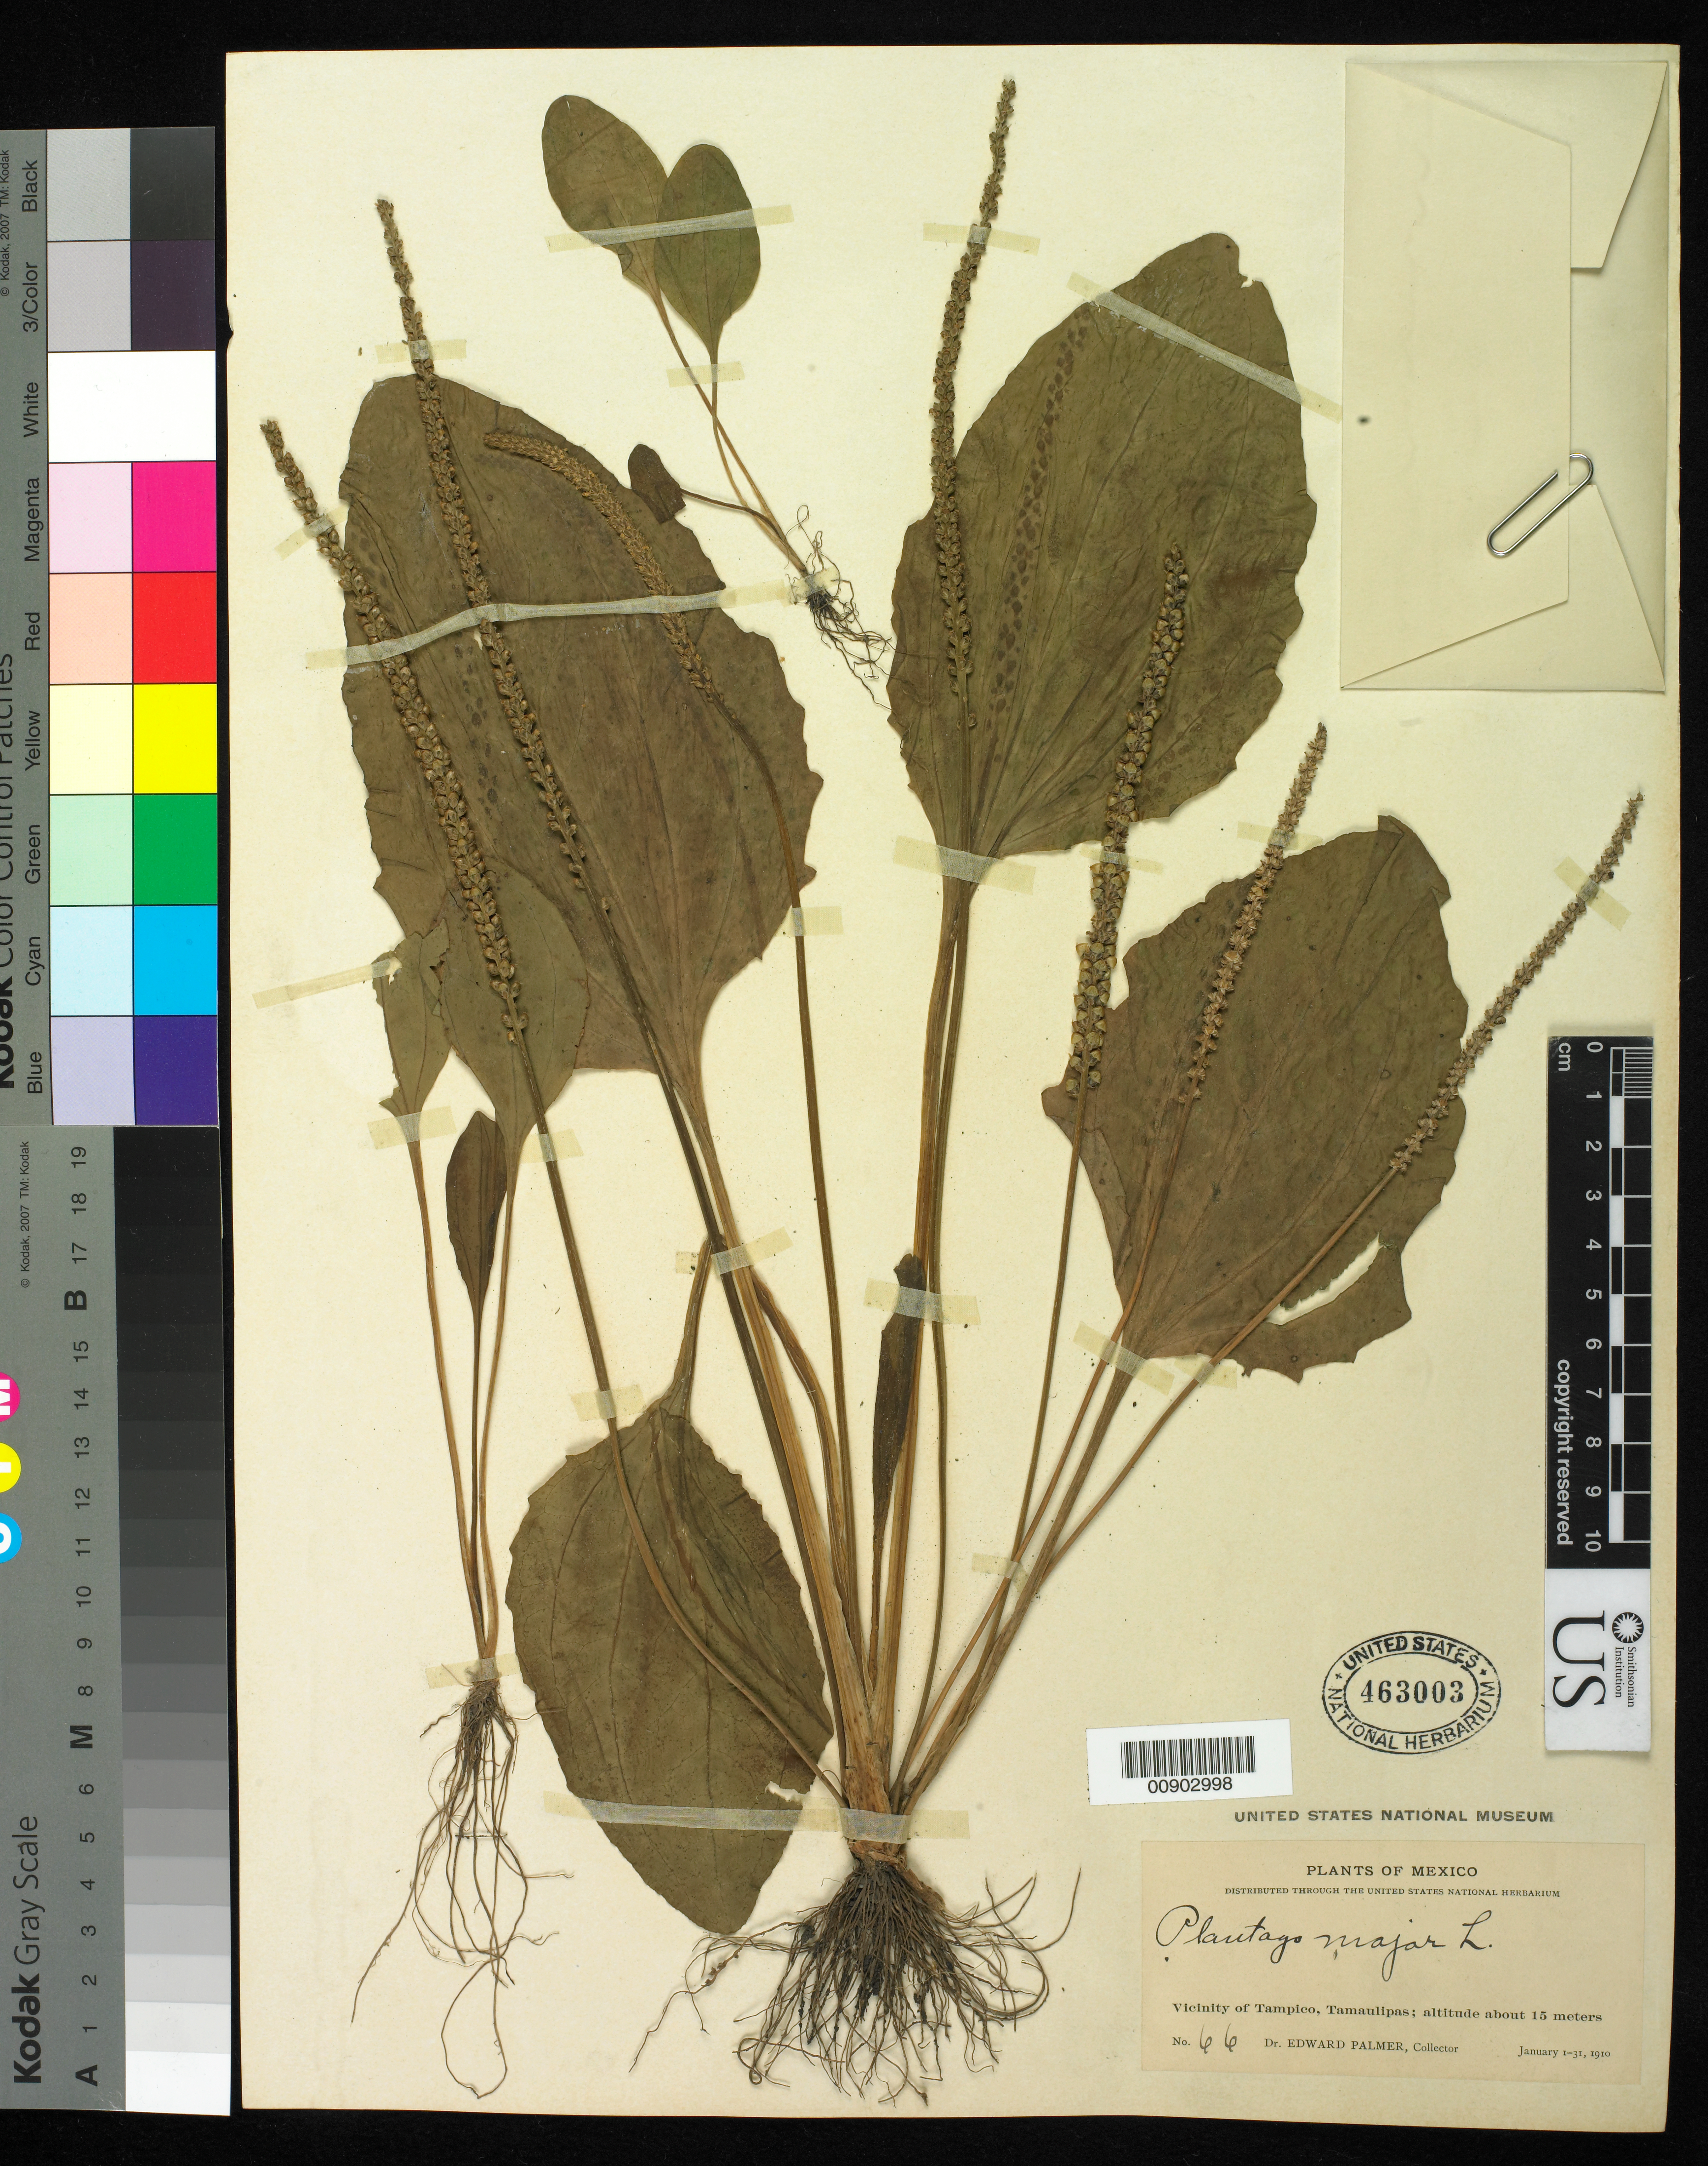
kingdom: Plantae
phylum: Tracheophyta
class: Magnoliopsida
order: Lamiales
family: Plantaginaceae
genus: Plantago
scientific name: Plantago major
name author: L.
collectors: E. Palmer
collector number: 66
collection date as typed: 01 Jan 1910 to 31 Jan 1910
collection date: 1910-01-01/1910-01-31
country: Mexico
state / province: Tamaulipas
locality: Vicinity of Tampico, Tamaulipas.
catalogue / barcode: US 463003